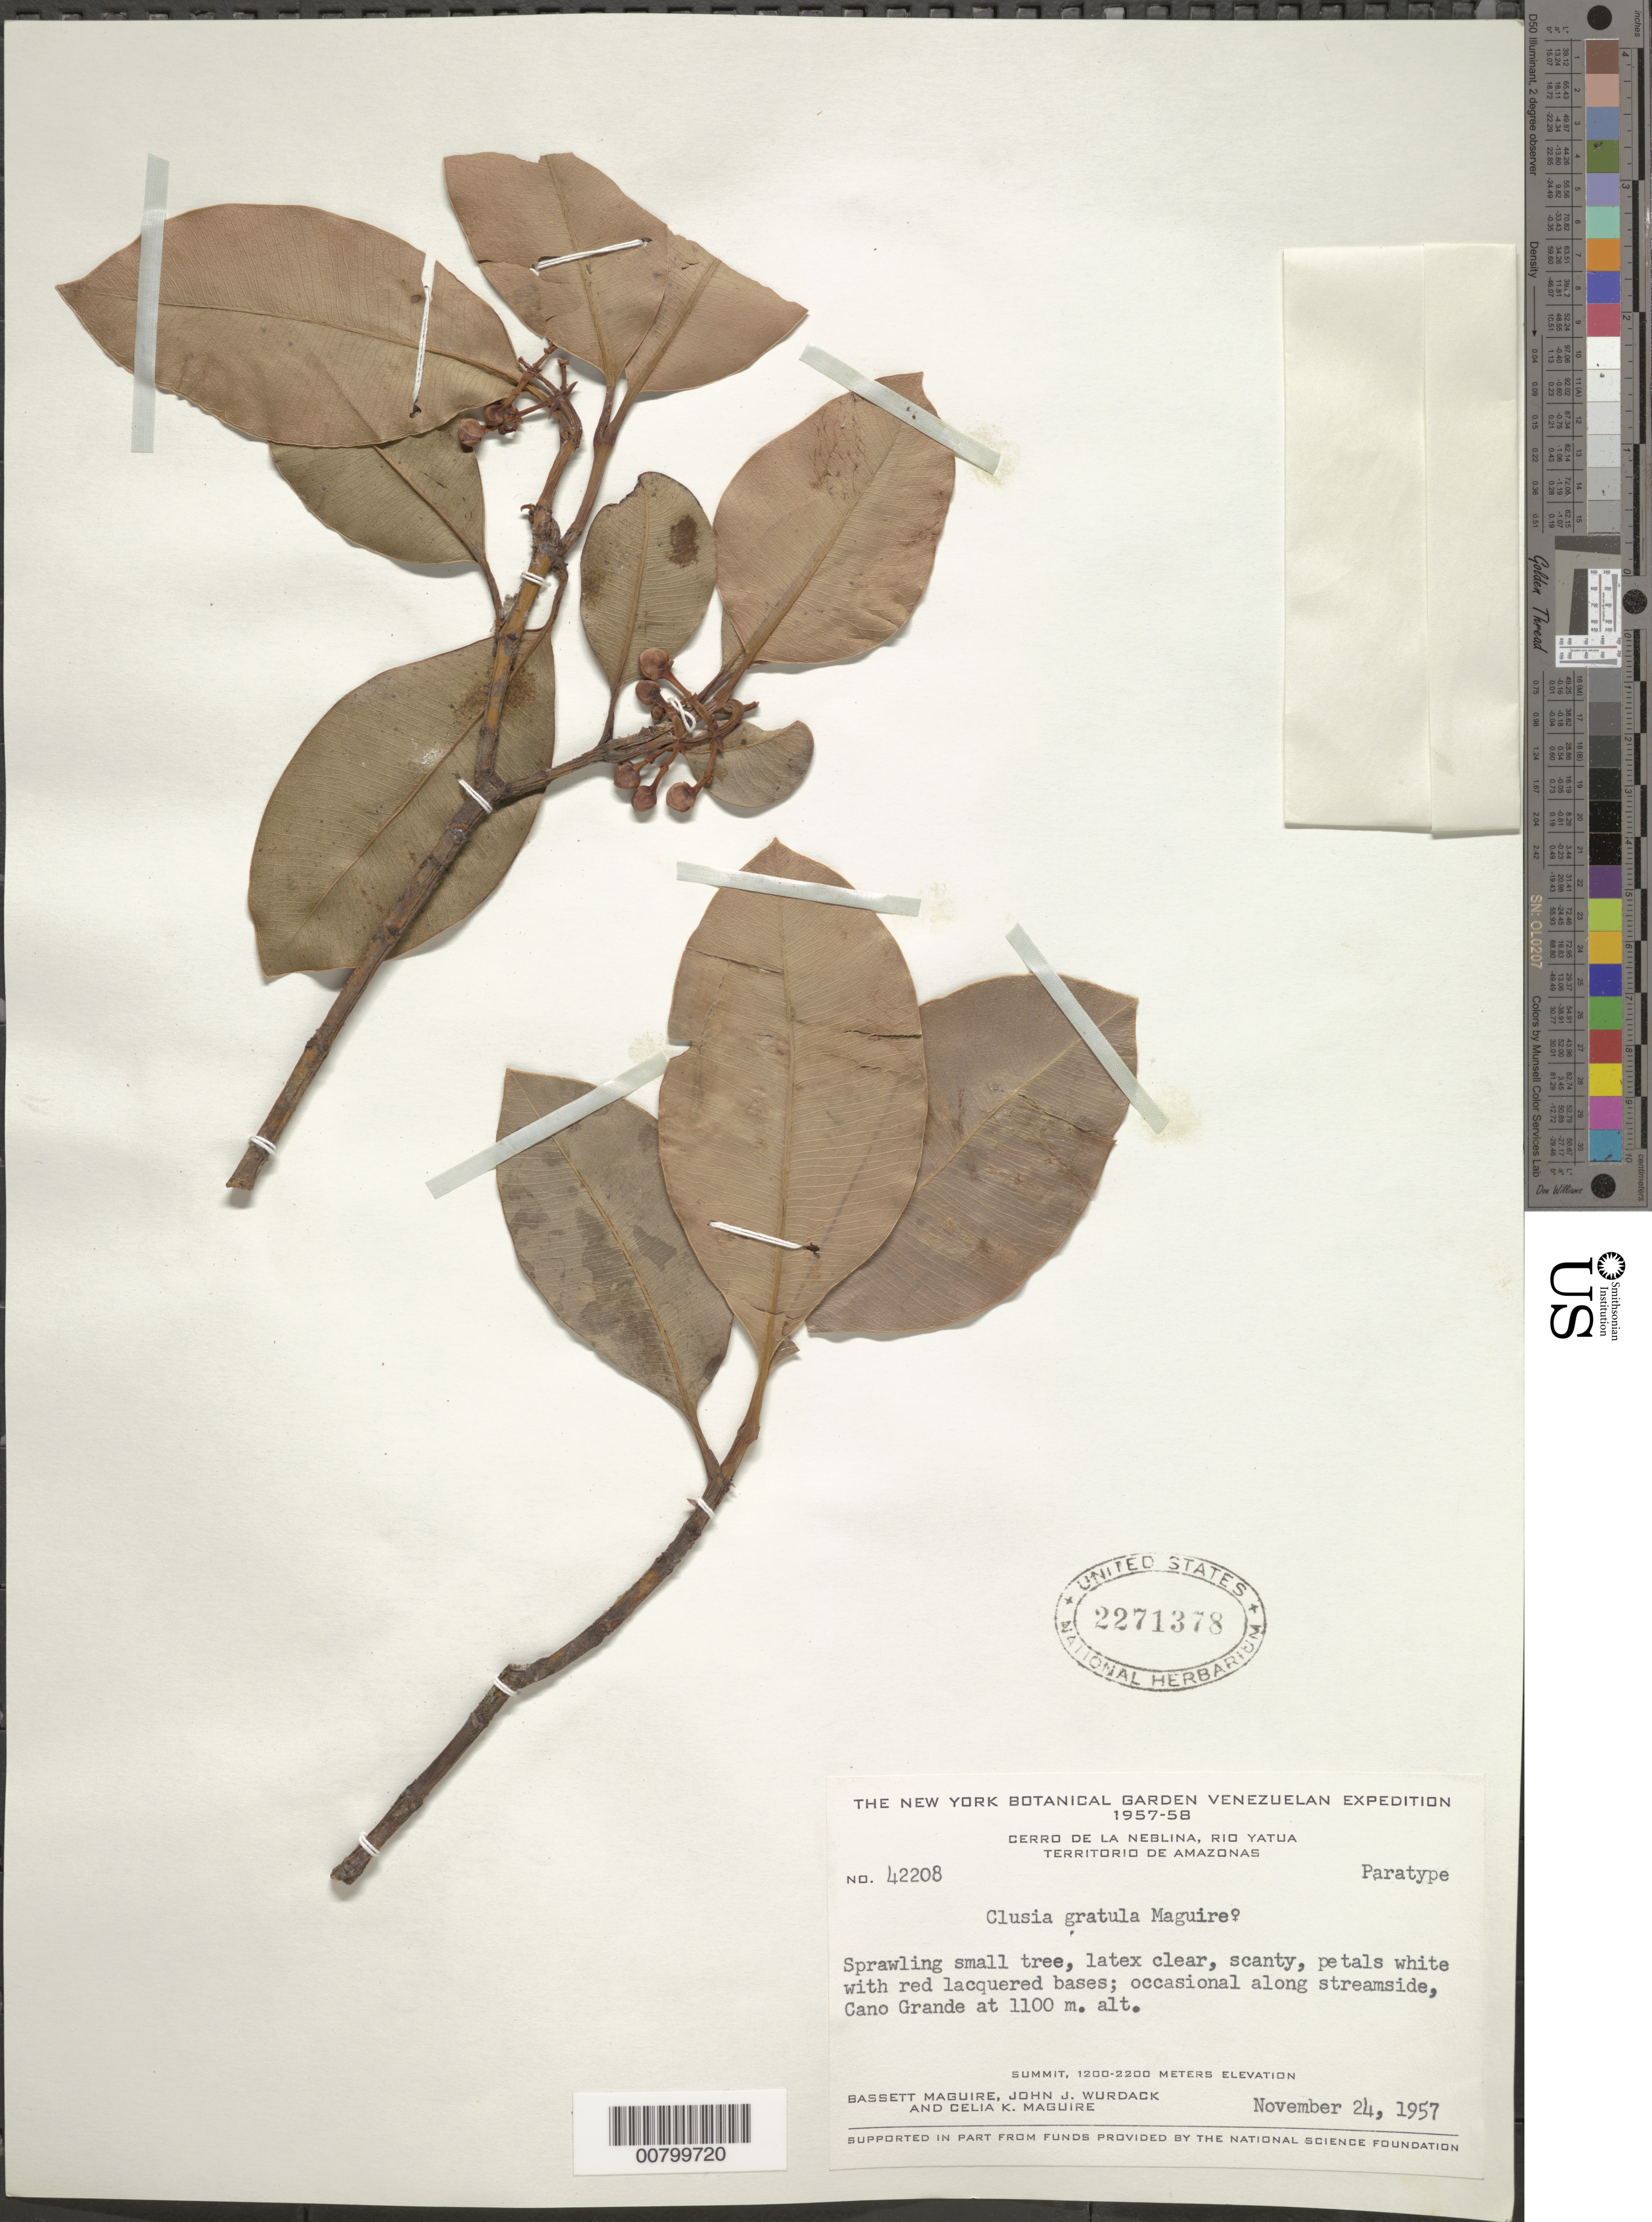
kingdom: Plantae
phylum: Tracheophyta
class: Magnoliopsida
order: Malpighiales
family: Clusiaceae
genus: Clusia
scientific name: Clusia gratula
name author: Maguire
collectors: B. Maguire, J. J. Wurdack & C. K. Maguire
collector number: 42208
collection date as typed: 24-Nov-57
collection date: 1957-11-24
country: Venezuela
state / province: Amazonas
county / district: Río Negro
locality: Cerro de la Neblina, Río Yatua, along Cañon Grande, E of Cumbre Camp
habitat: Banks of creek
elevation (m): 1100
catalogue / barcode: US 2271378